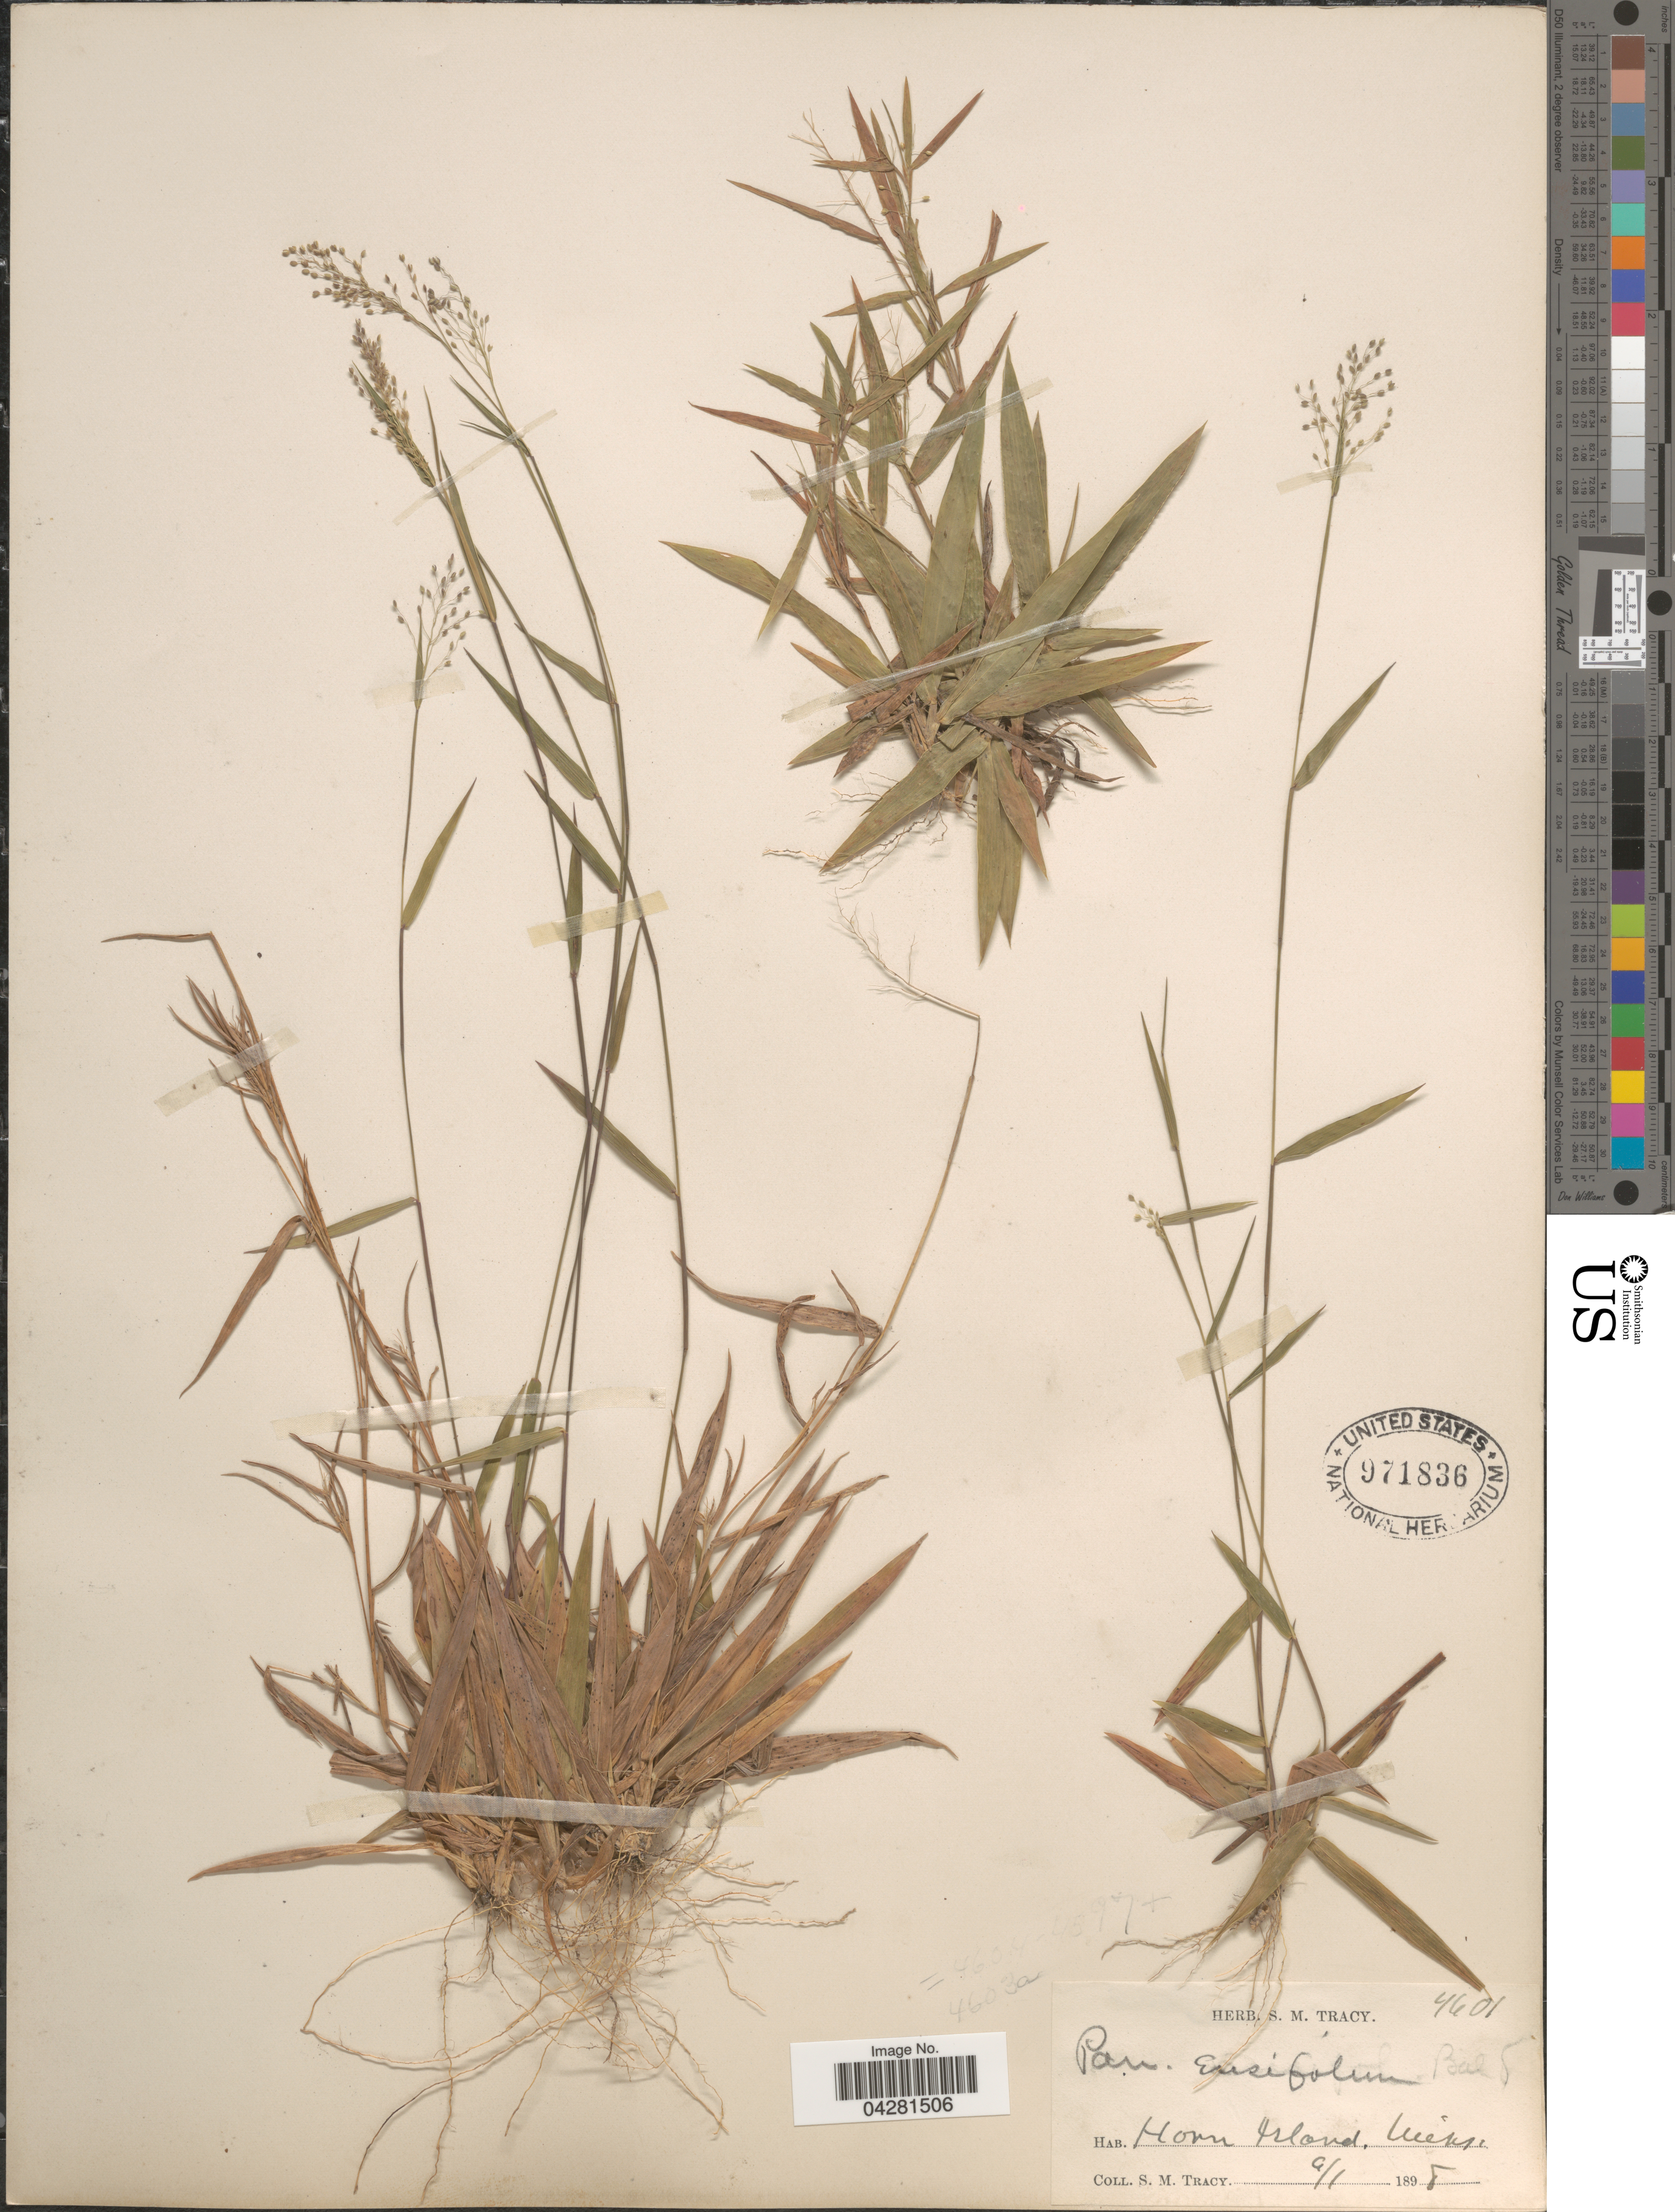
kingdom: Plantae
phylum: Tracheophyta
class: Liliopsida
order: Poales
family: Poaceae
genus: Dichanthelium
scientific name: Dichanthelium dichotomum var. unciphyllum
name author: (Trin.) Davidse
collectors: S. M. Tracy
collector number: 4601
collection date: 1898-09-01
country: United States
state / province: Mississippi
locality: Horn Island.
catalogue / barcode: US 971836